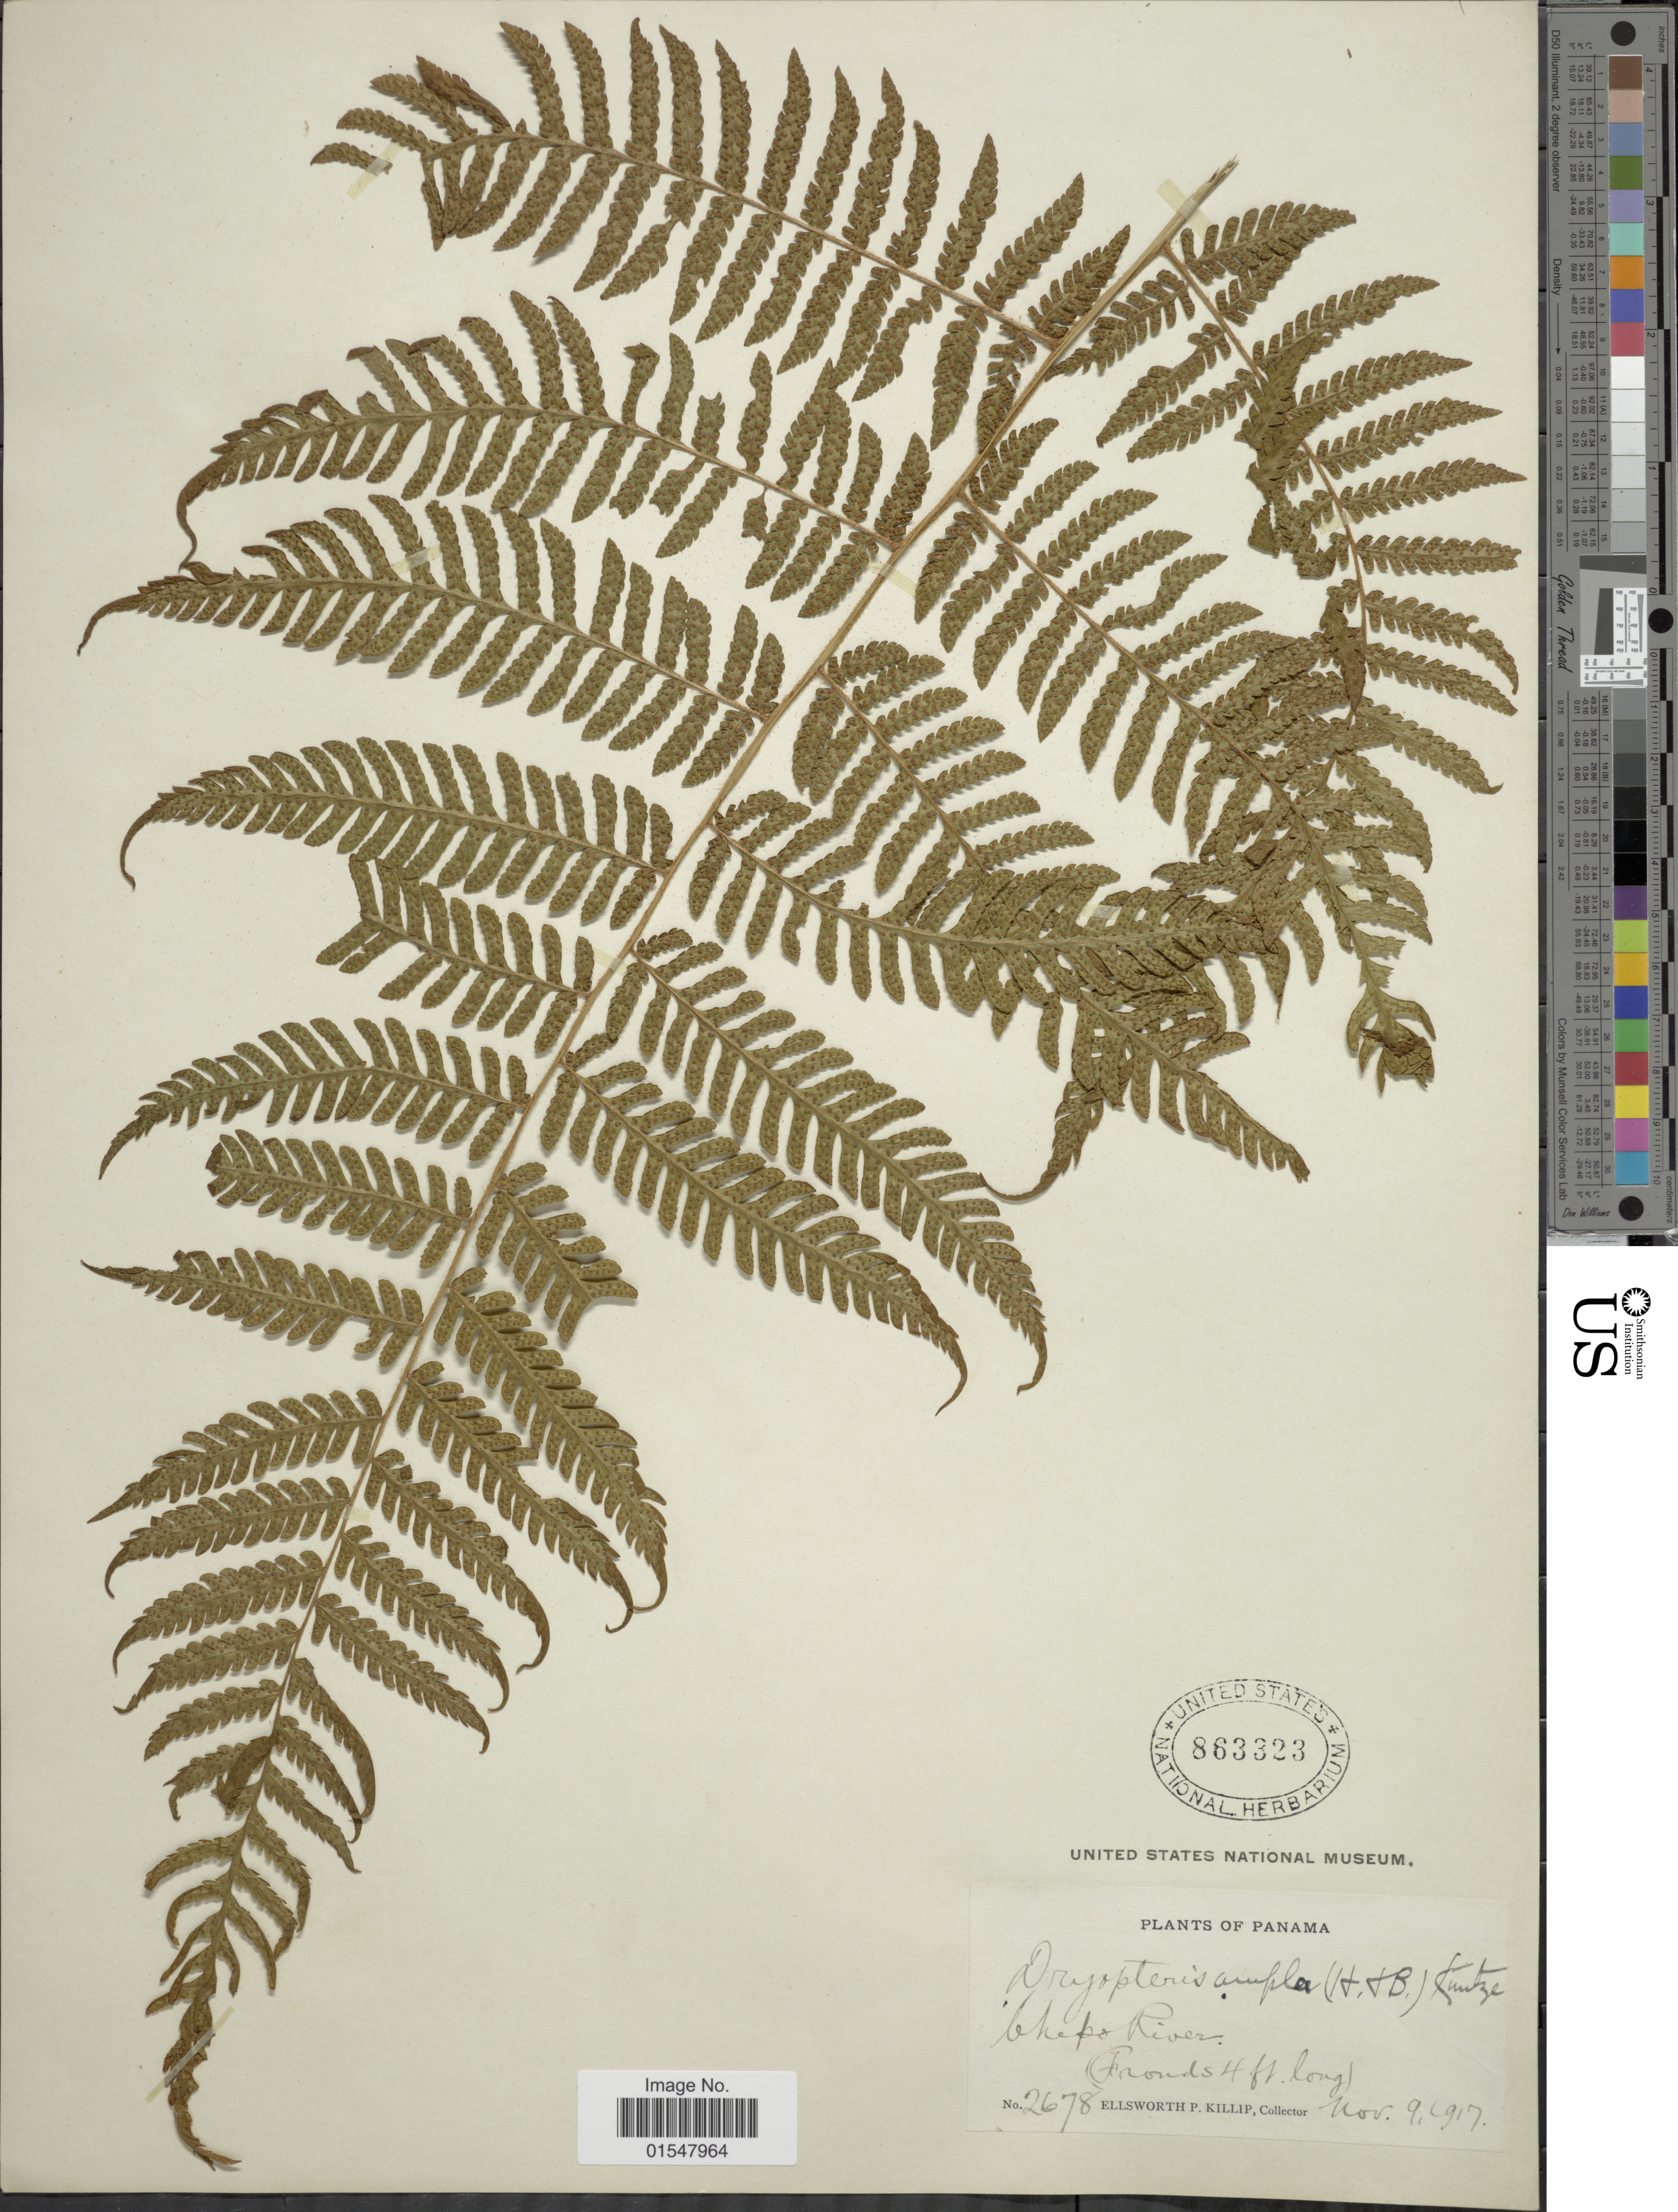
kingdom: Plantae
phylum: Tracheophyta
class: Polypodiopsida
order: Polypodiales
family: Dryopteridaceae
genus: Ctenitis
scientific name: Ctenitis sloanei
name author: (Poepp. ex Spreng.) C.V. Morton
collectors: E. P. Killip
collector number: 2678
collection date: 1917-11-09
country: Panama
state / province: Panamá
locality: Chepo River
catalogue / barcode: US 863323